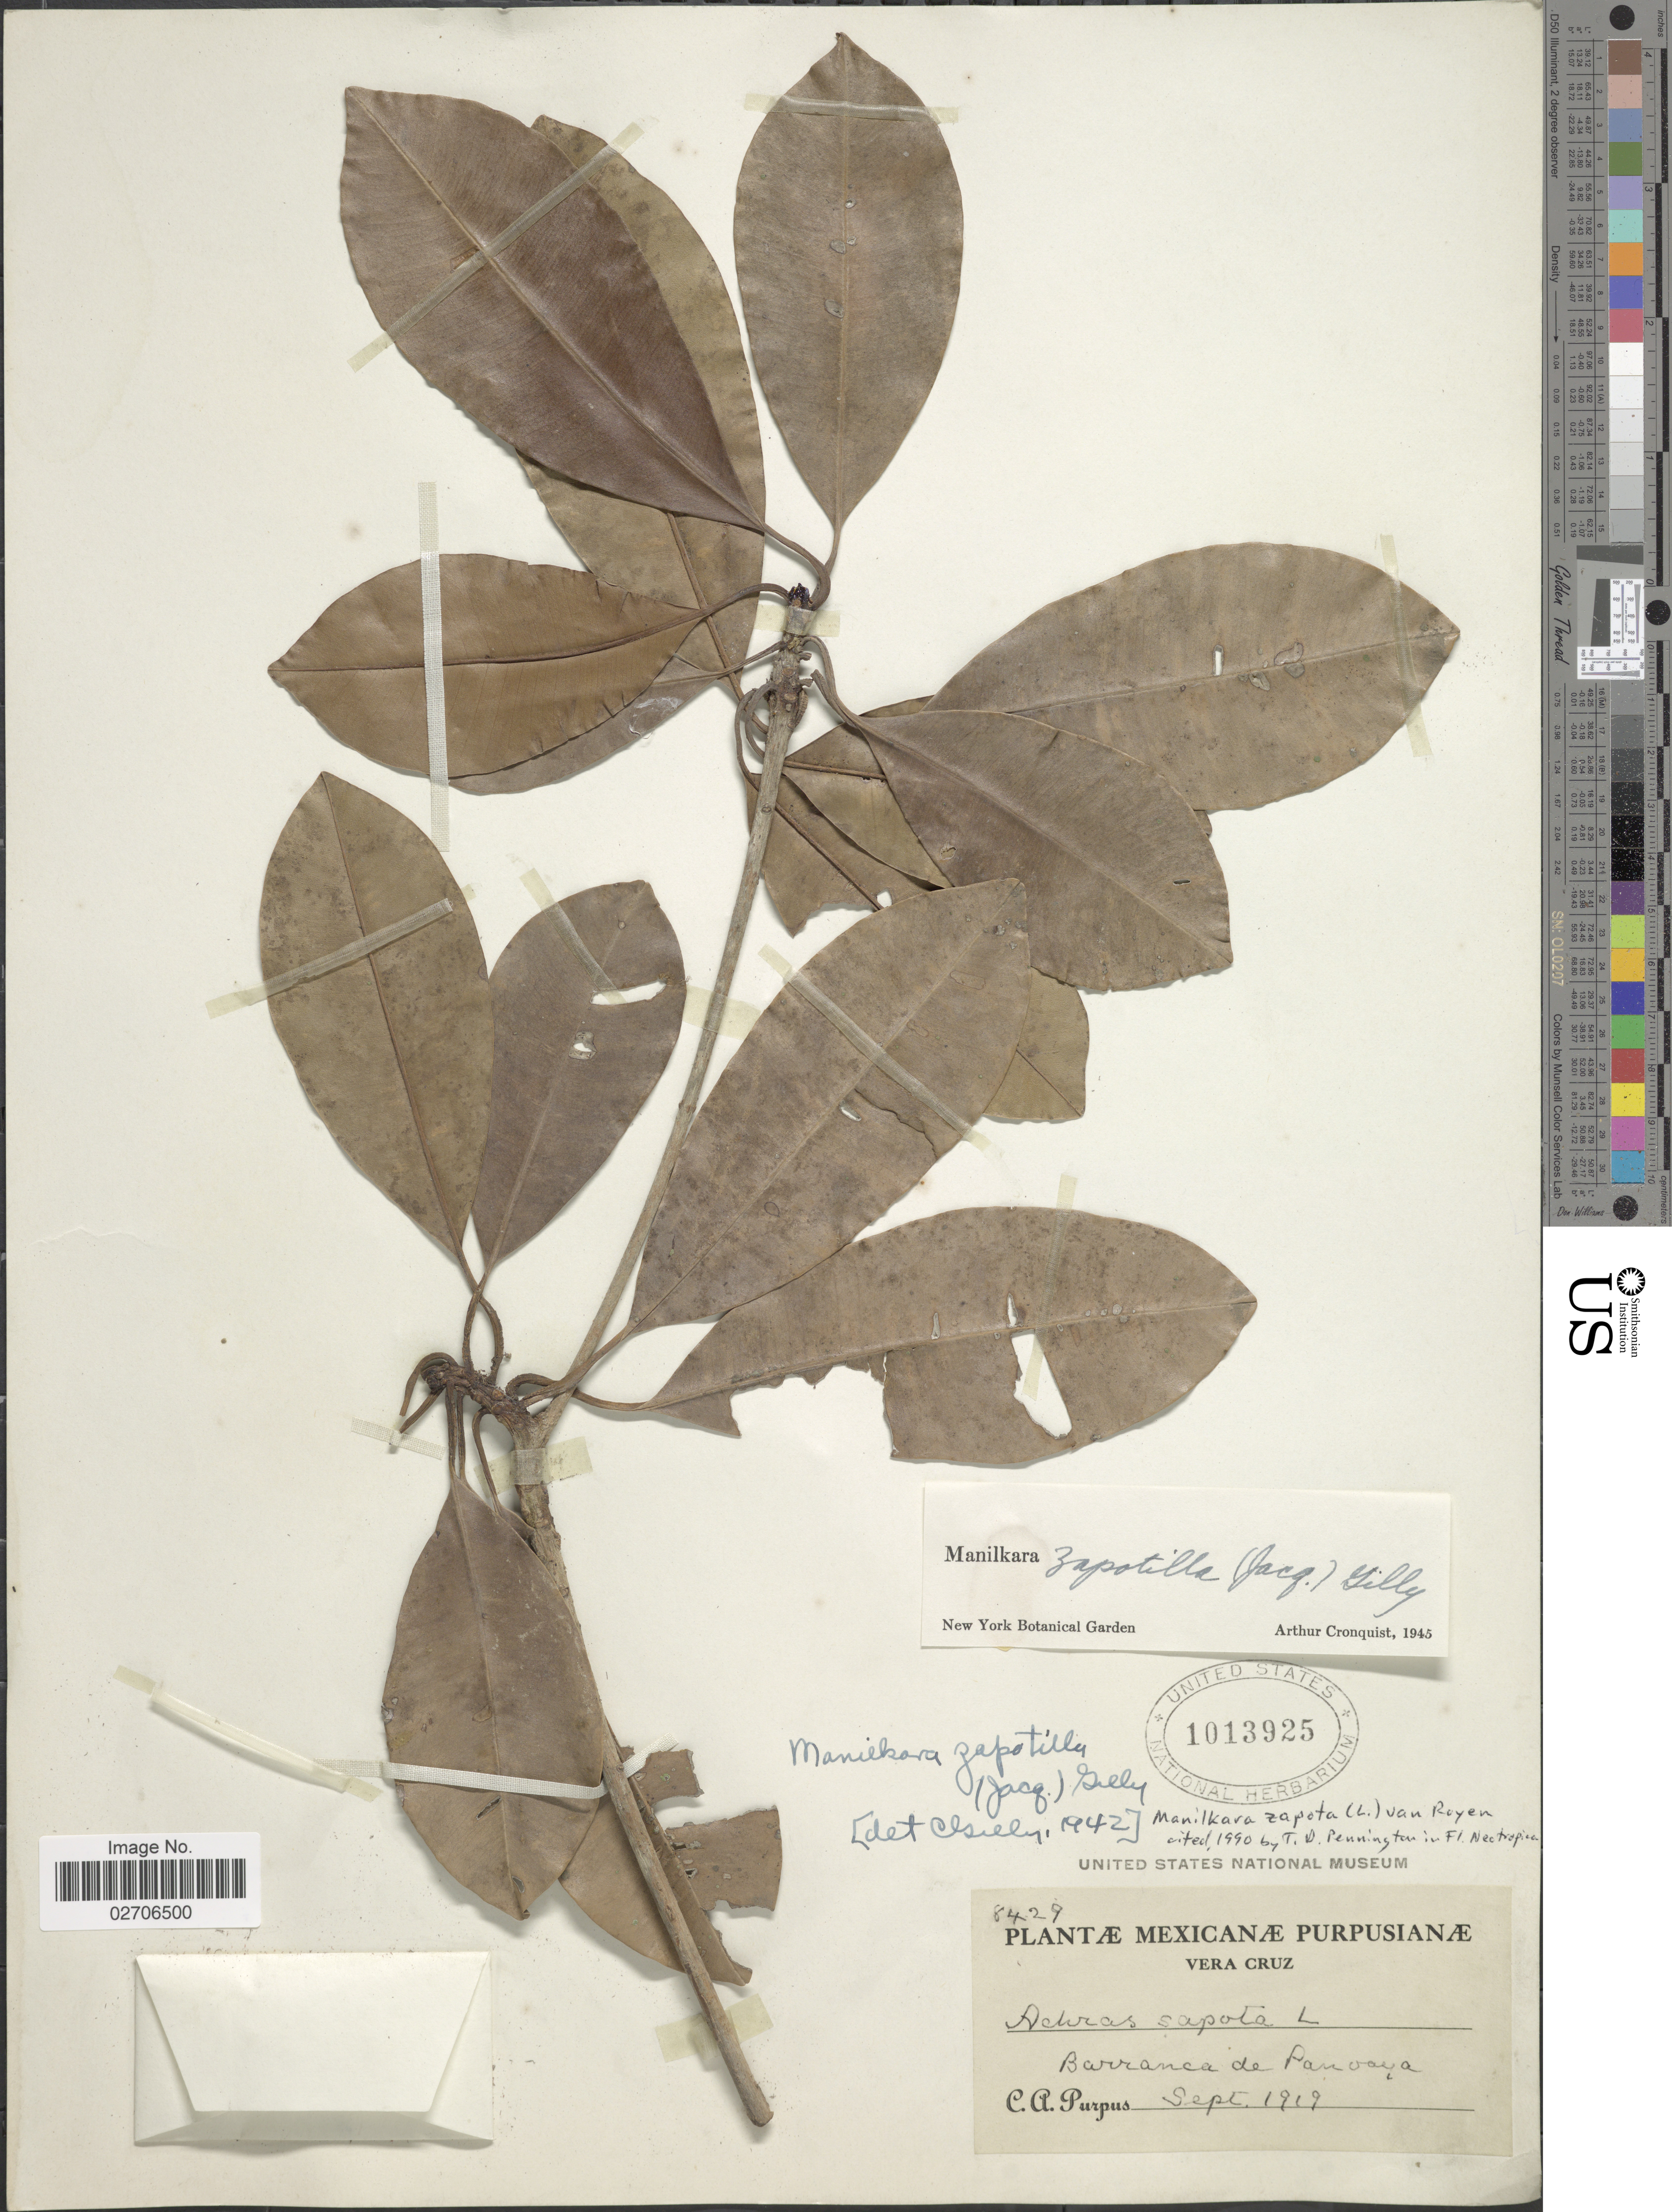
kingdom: Plantae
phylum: Tracheophyta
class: Magnoliopsida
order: Ericales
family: Sapotaceae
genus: Manilkara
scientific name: Manilkara zapota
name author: (L.) P. Royen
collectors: C. A. Purpus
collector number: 8429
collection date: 1909-09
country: Mexico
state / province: Veracruz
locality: Vera Cruz, Barranca de Panoaya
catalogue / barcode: US 1013925